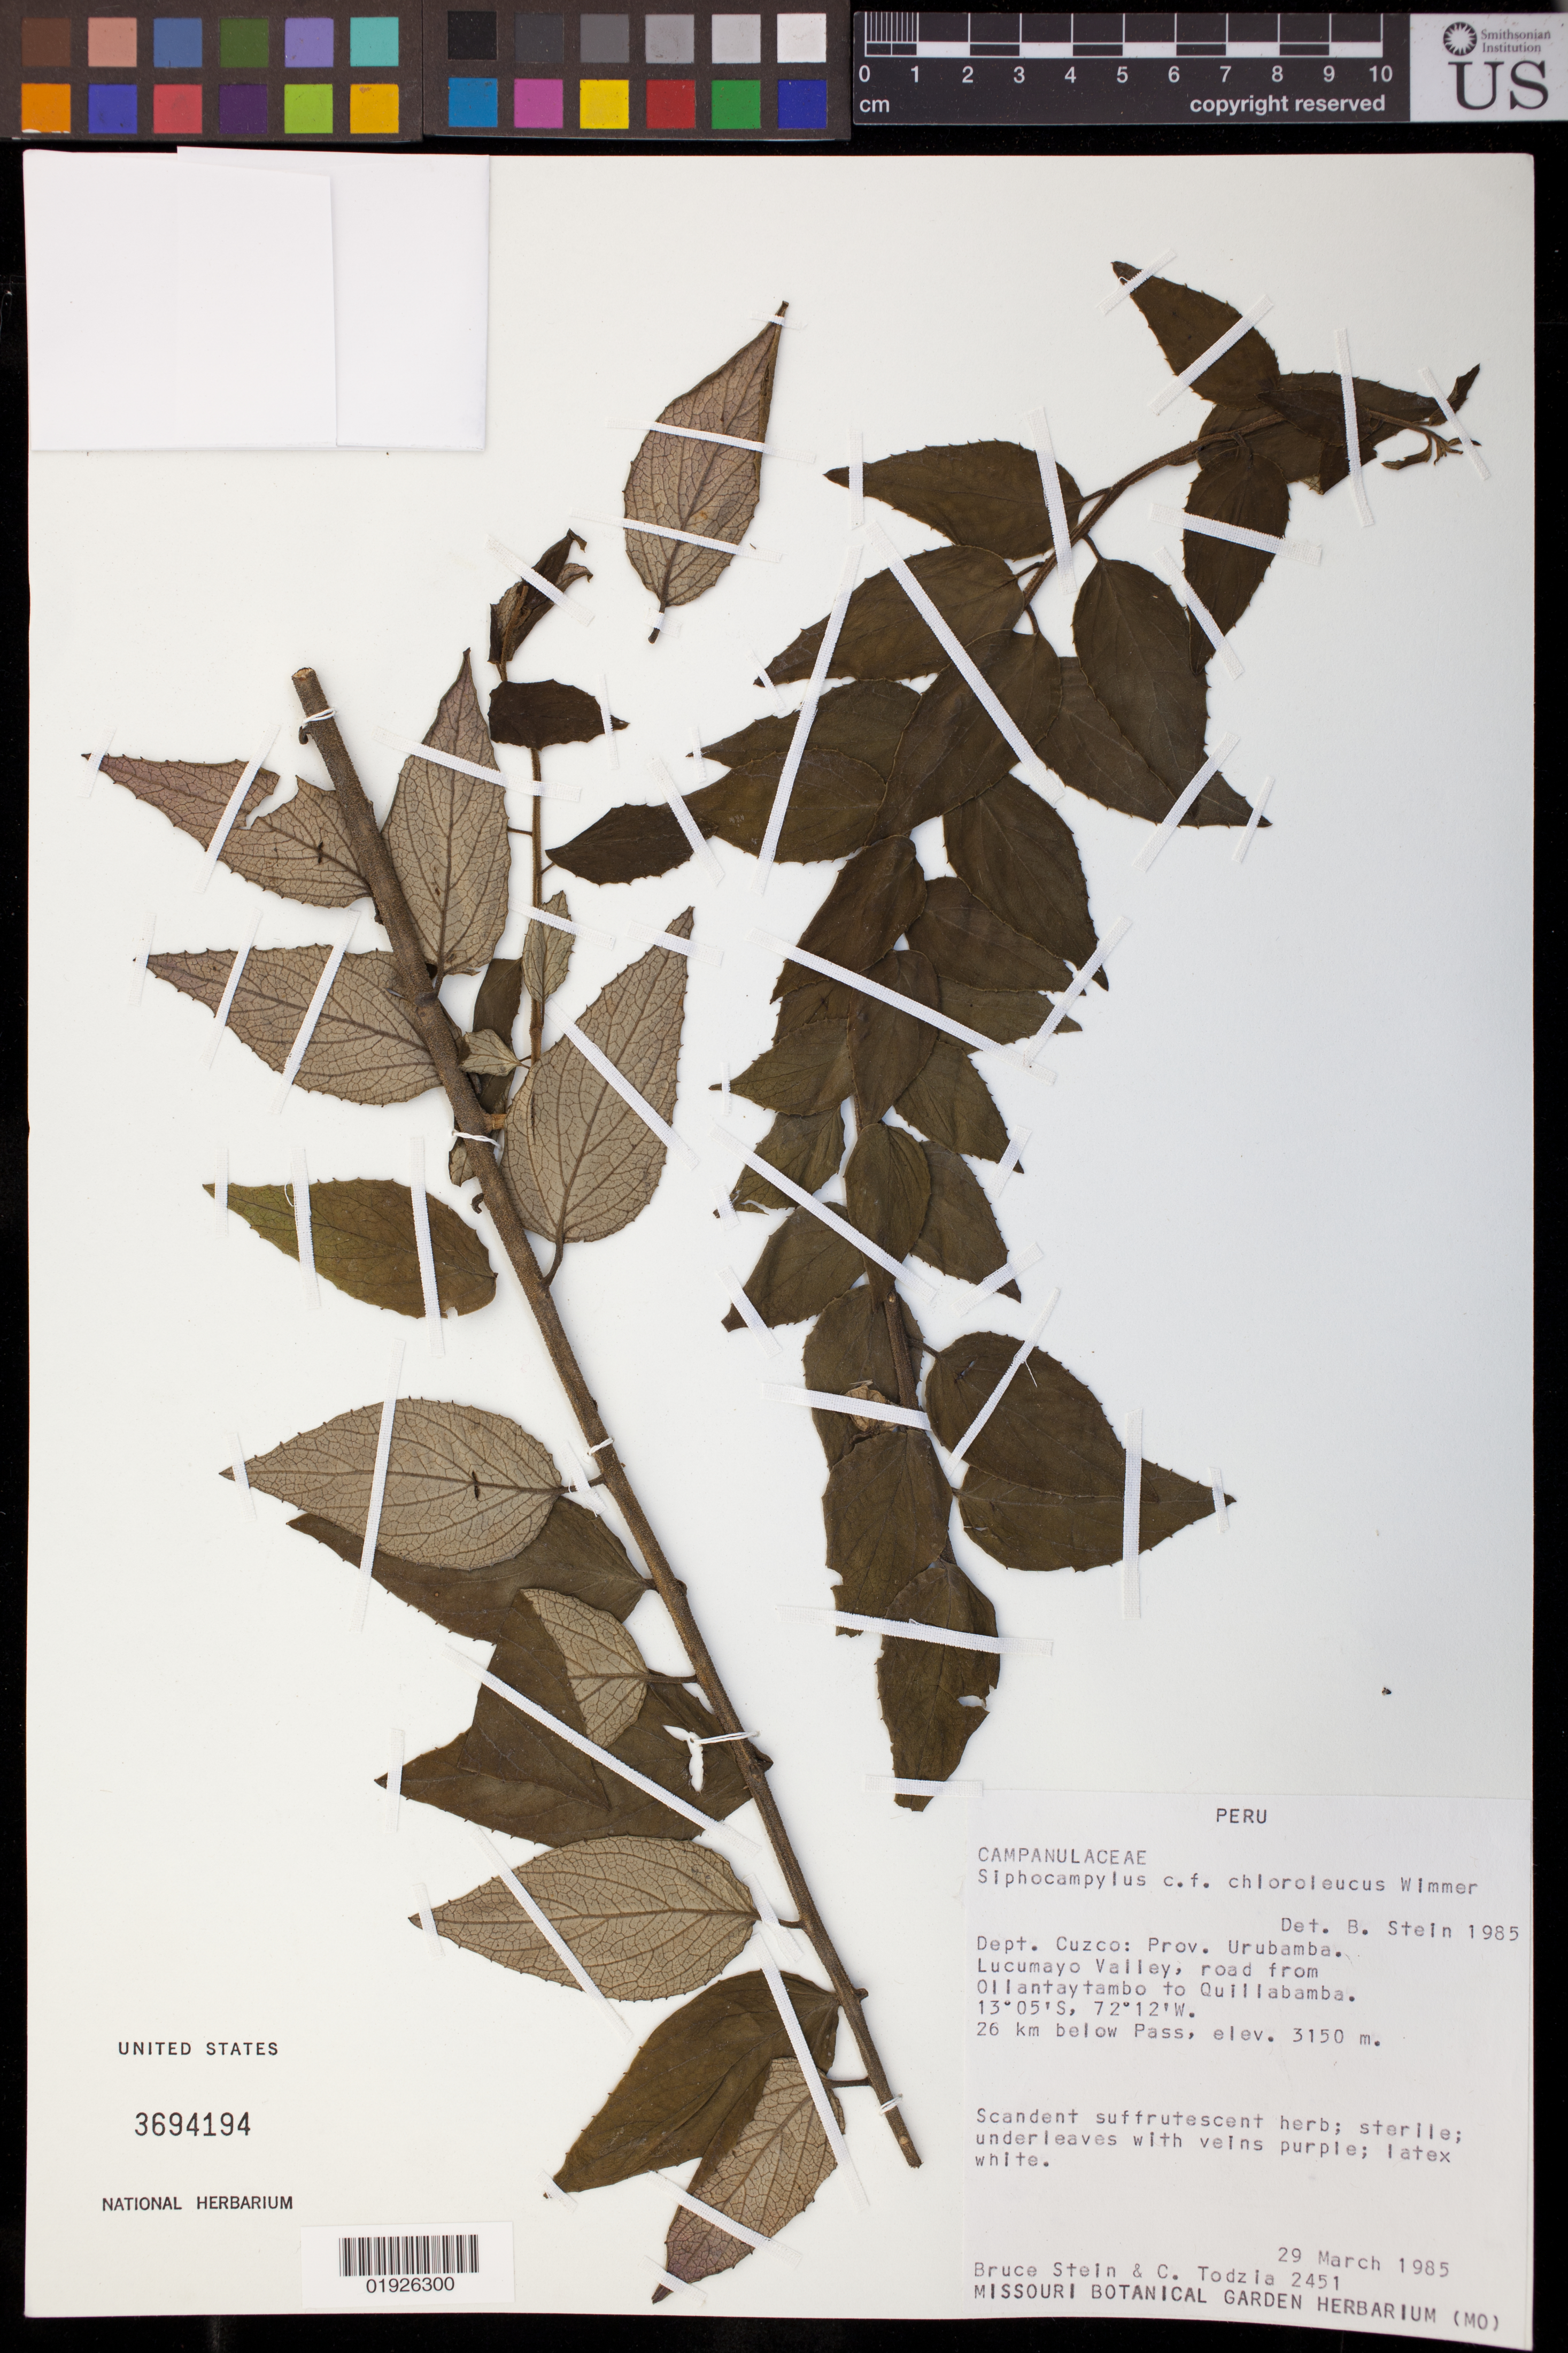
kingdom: Plantae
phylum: Tracheophyta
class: Magnoliopsida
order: Asterales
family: Campanulaceae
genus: Siphocampylus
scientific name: Siphocampylus chloroleucus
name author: E. Wimm.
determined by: Stein, B. A., Senior Director, Climate Adaptation and Resilience, National Wildlife Federation (UNITED STATES)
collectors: B. A. Stein & C. A. Todzia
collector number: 2451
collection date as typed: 29 March 1985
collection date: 1985-03-29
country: Peru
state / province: Cusco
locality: Dept. Cuzco: Prov. Urubamba. Lucumayo Valley, road from Ollantaytambo to Quillabamba, 26 km below Pass.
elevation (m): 3150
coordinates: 13 05 S, 72 12 W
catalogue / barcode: US 3694194